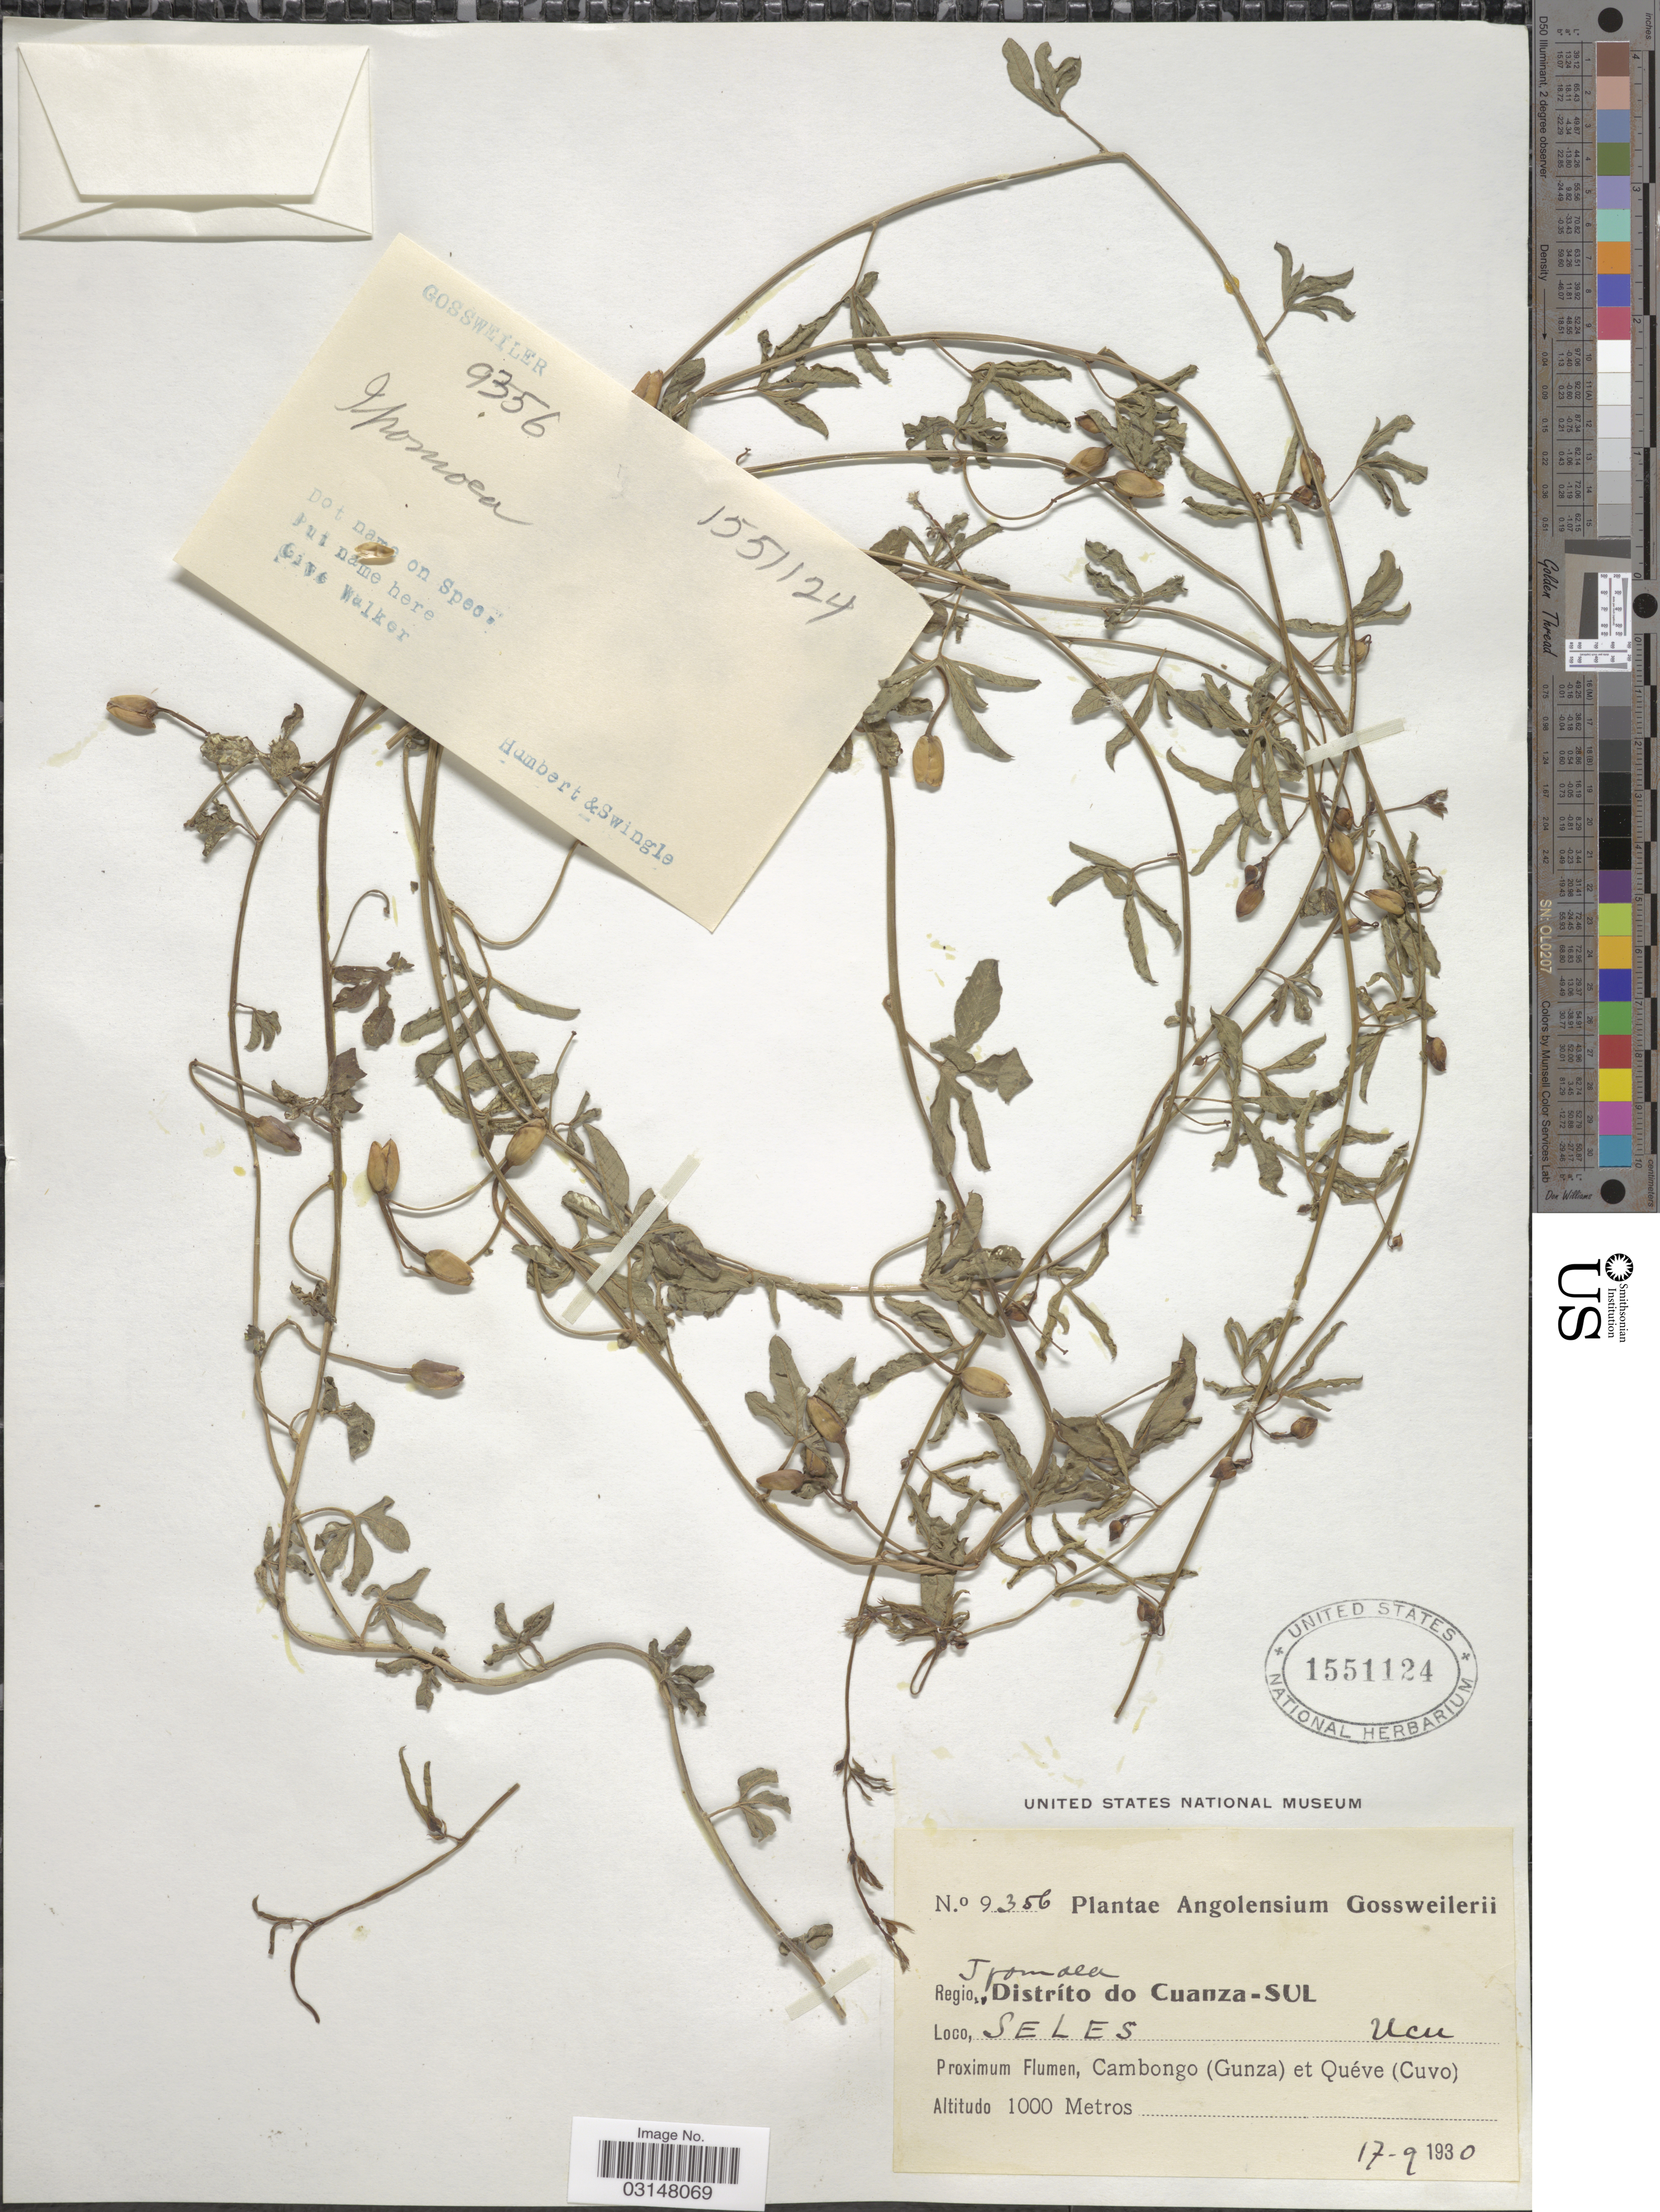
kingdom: Plantae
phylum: Tracheophyta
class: Magnoliopsida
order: Solanales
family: Convolvulaceae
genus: Merremia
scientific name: Merremia palmata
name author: Hallier f.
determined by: Strong, Mark T., (BOT), Smithsonian Institution - National Museum of Natural History (UNITED STATES)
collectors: -. Gossweiler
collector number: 9356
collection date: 1930-09-17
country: Angola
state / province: Cuanza Sul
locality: Regio, Distríto do Cuanza-Sul. Seles Ucu. Cambongo (Gunza) et Quéve (Cuvo).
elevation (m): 1000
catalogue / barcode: US 1551124